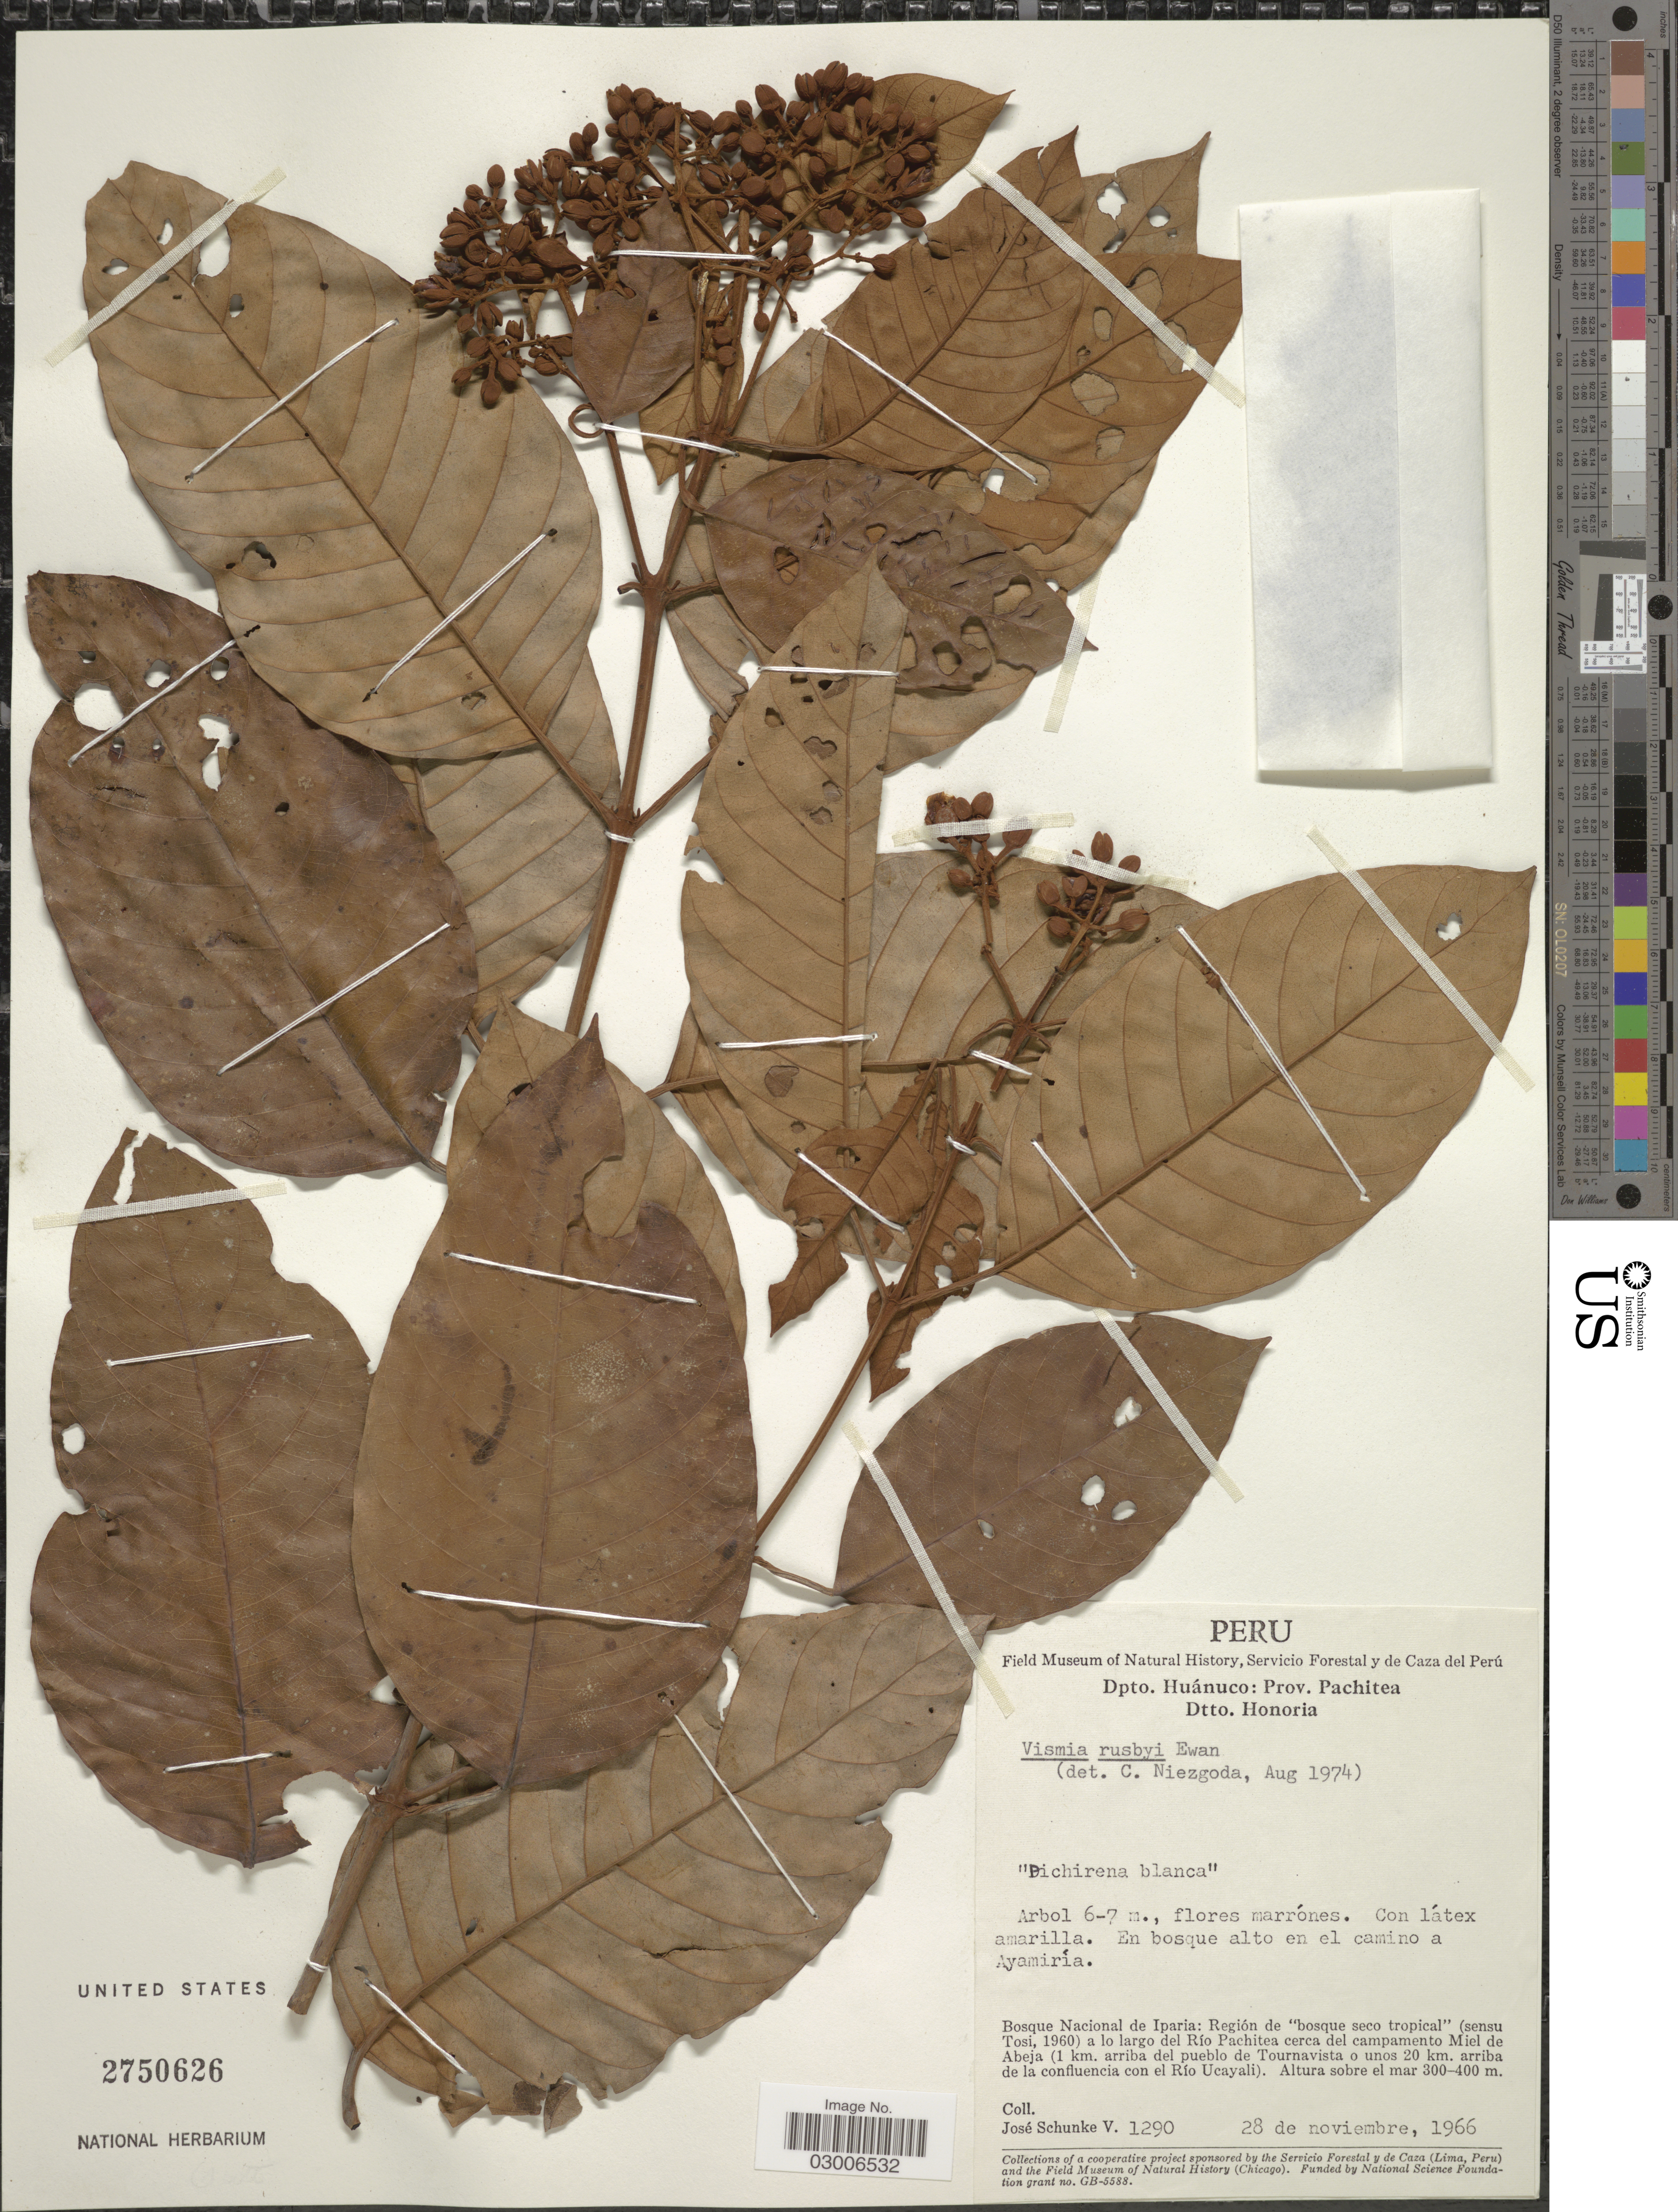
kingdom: Plantae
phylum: Tracheophyta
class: Magnoliopsida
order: Malpighiales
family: Hypericaceae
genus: Vismia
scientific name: Vismia baccifera subsp. subcuneata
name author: (Huber) Ewan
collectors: J. Schunke Vigo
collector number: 1290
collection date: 1966-11-28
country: Peru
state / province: Huánuco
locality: Dpto. Huánuco: Prov. Pachitea, Dtto. Honoria, Bosque Nacional de Iparia: Región de "bosque seco tropical" (sensu Tosi, 1960) a lo largo del Río Pachitea cerca del campamento Miel de Abeja (1 km. arriba del pueblo de Tournavista o unos 20 km. arriba de la confluencia con el Río Ucayali).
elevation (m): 300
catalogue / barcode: US 2750626